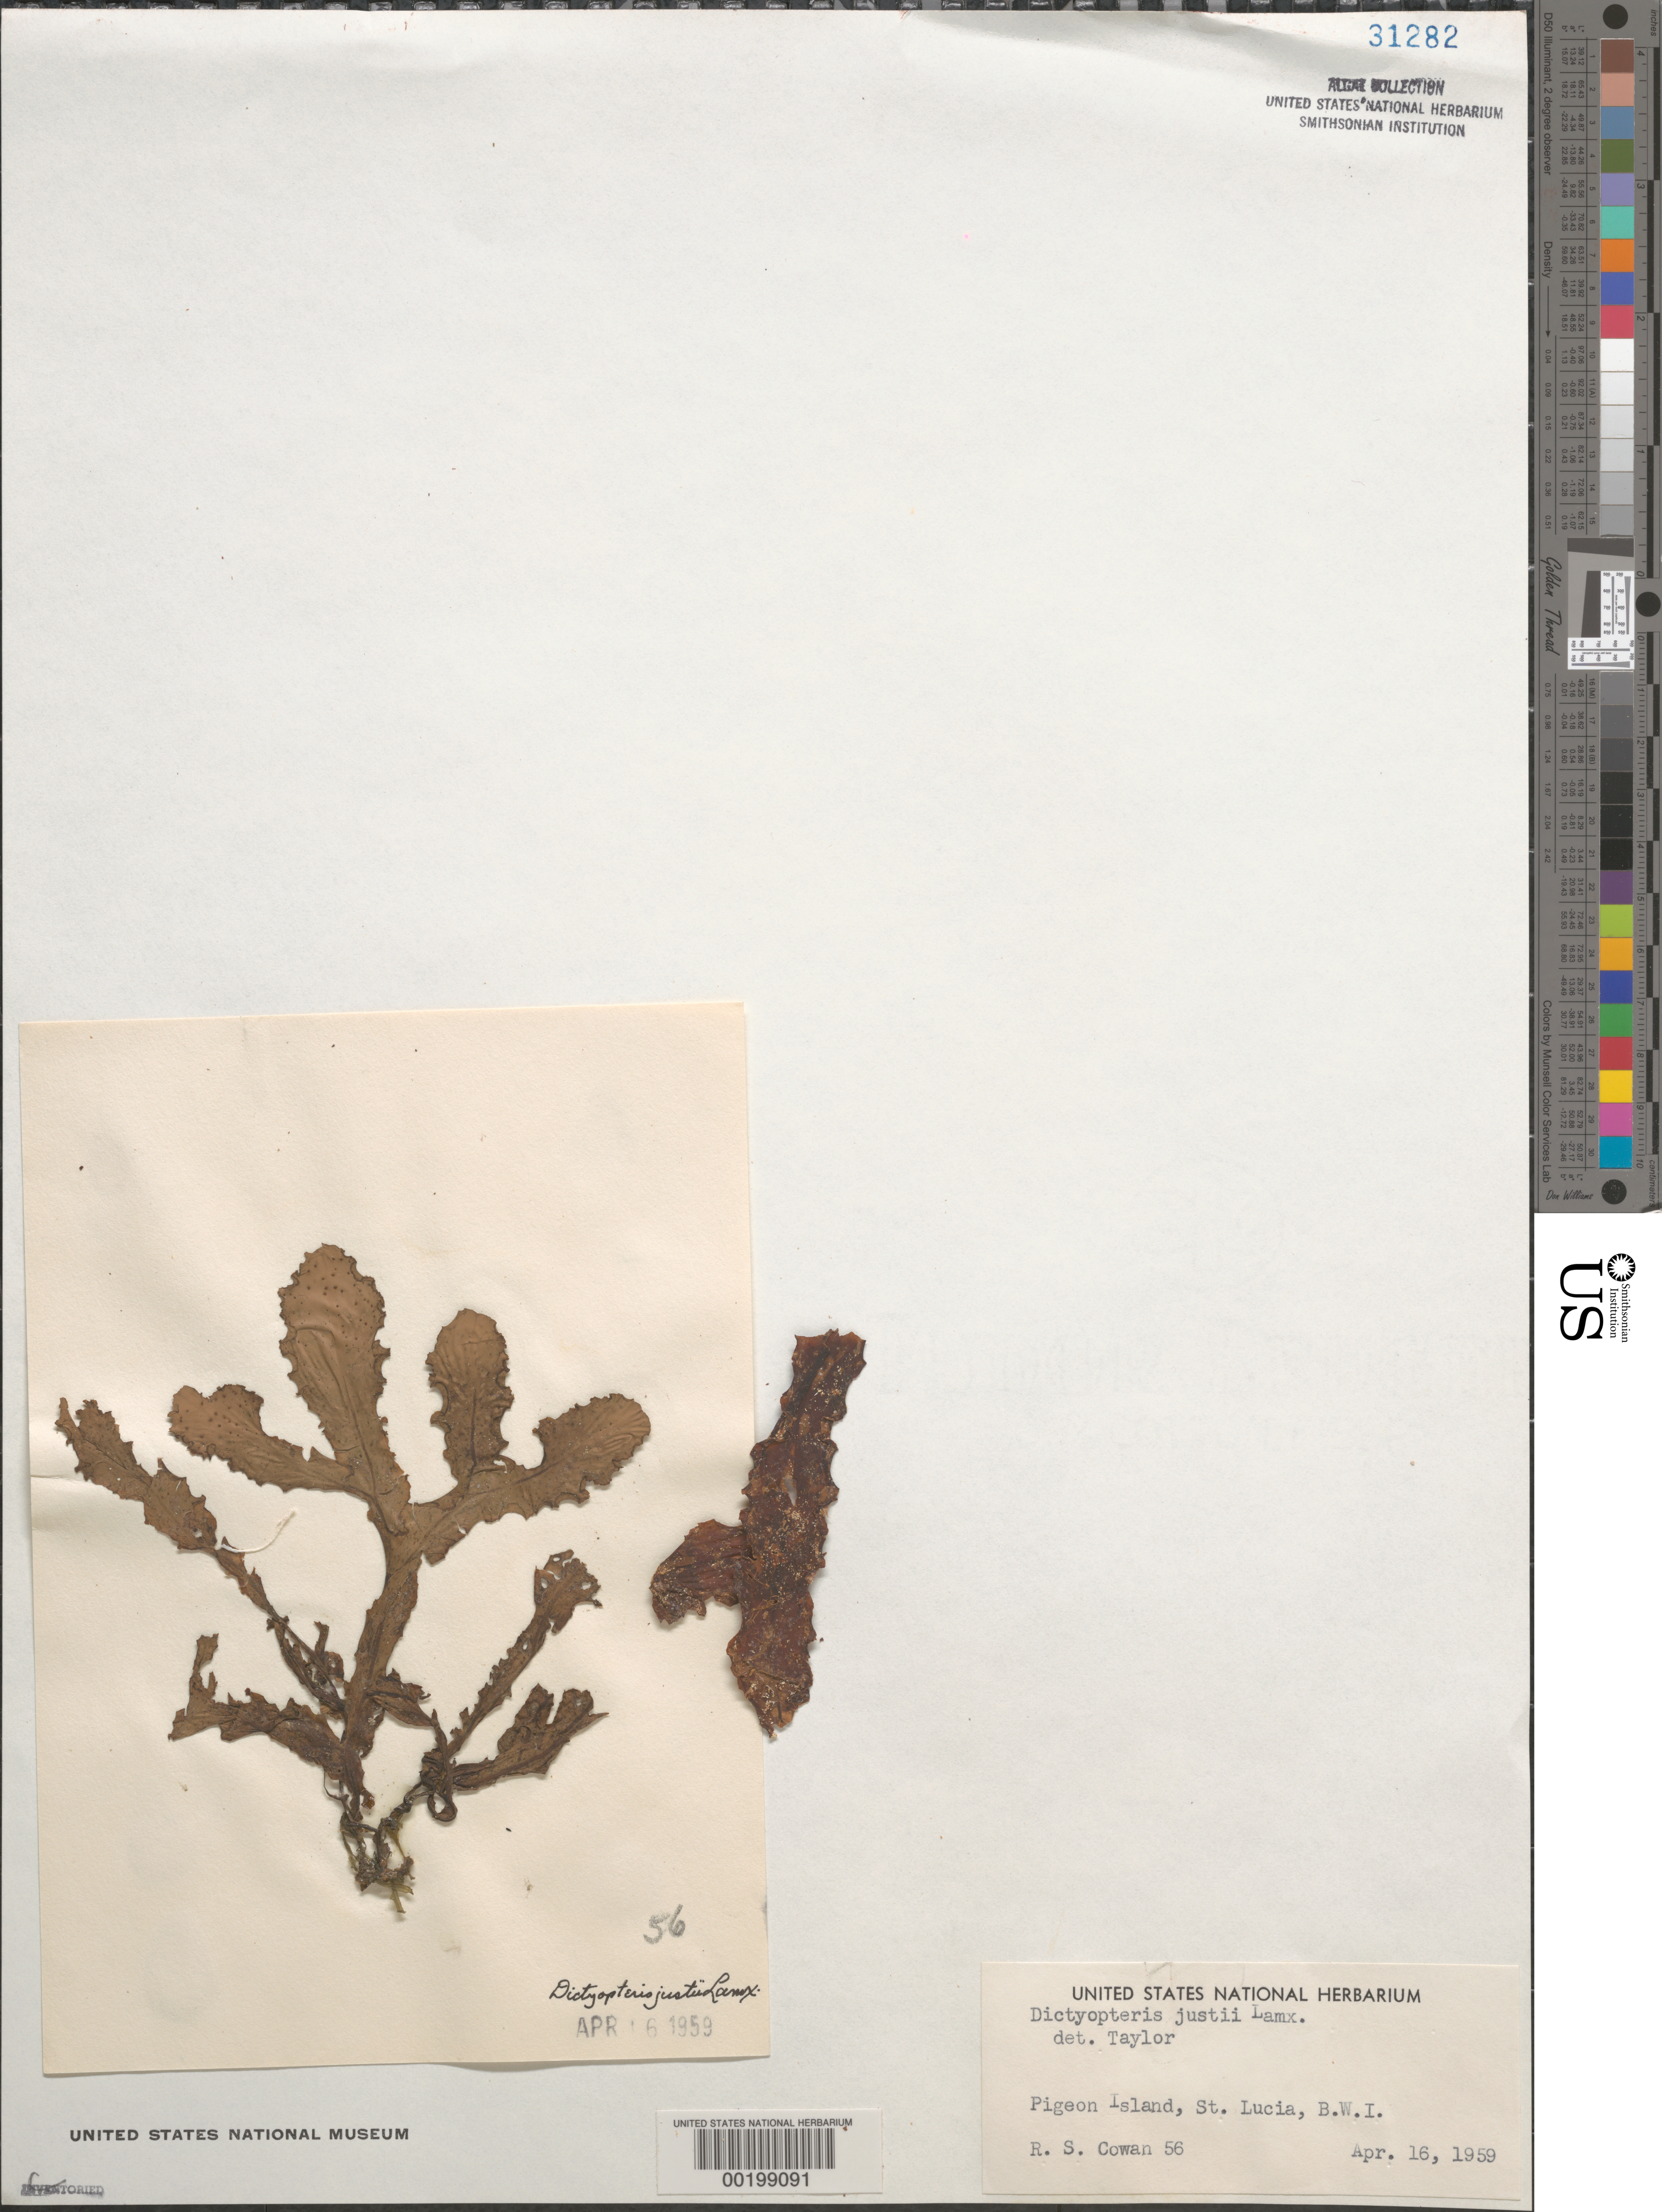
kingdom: Chromista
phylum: Ochrophyta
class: Phaeophyceae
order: Dictyotales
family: Dictyotaceae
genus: Dictyopteris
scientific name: Dictyopteris justii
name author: J.V.Lamouroux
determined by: Taylor, William R.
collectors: R. S. Cowan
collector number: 56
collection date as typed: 16 Apr 1959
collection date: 1959-04-16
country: St. Lucia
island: Pigeon Island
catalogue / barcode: US 31282